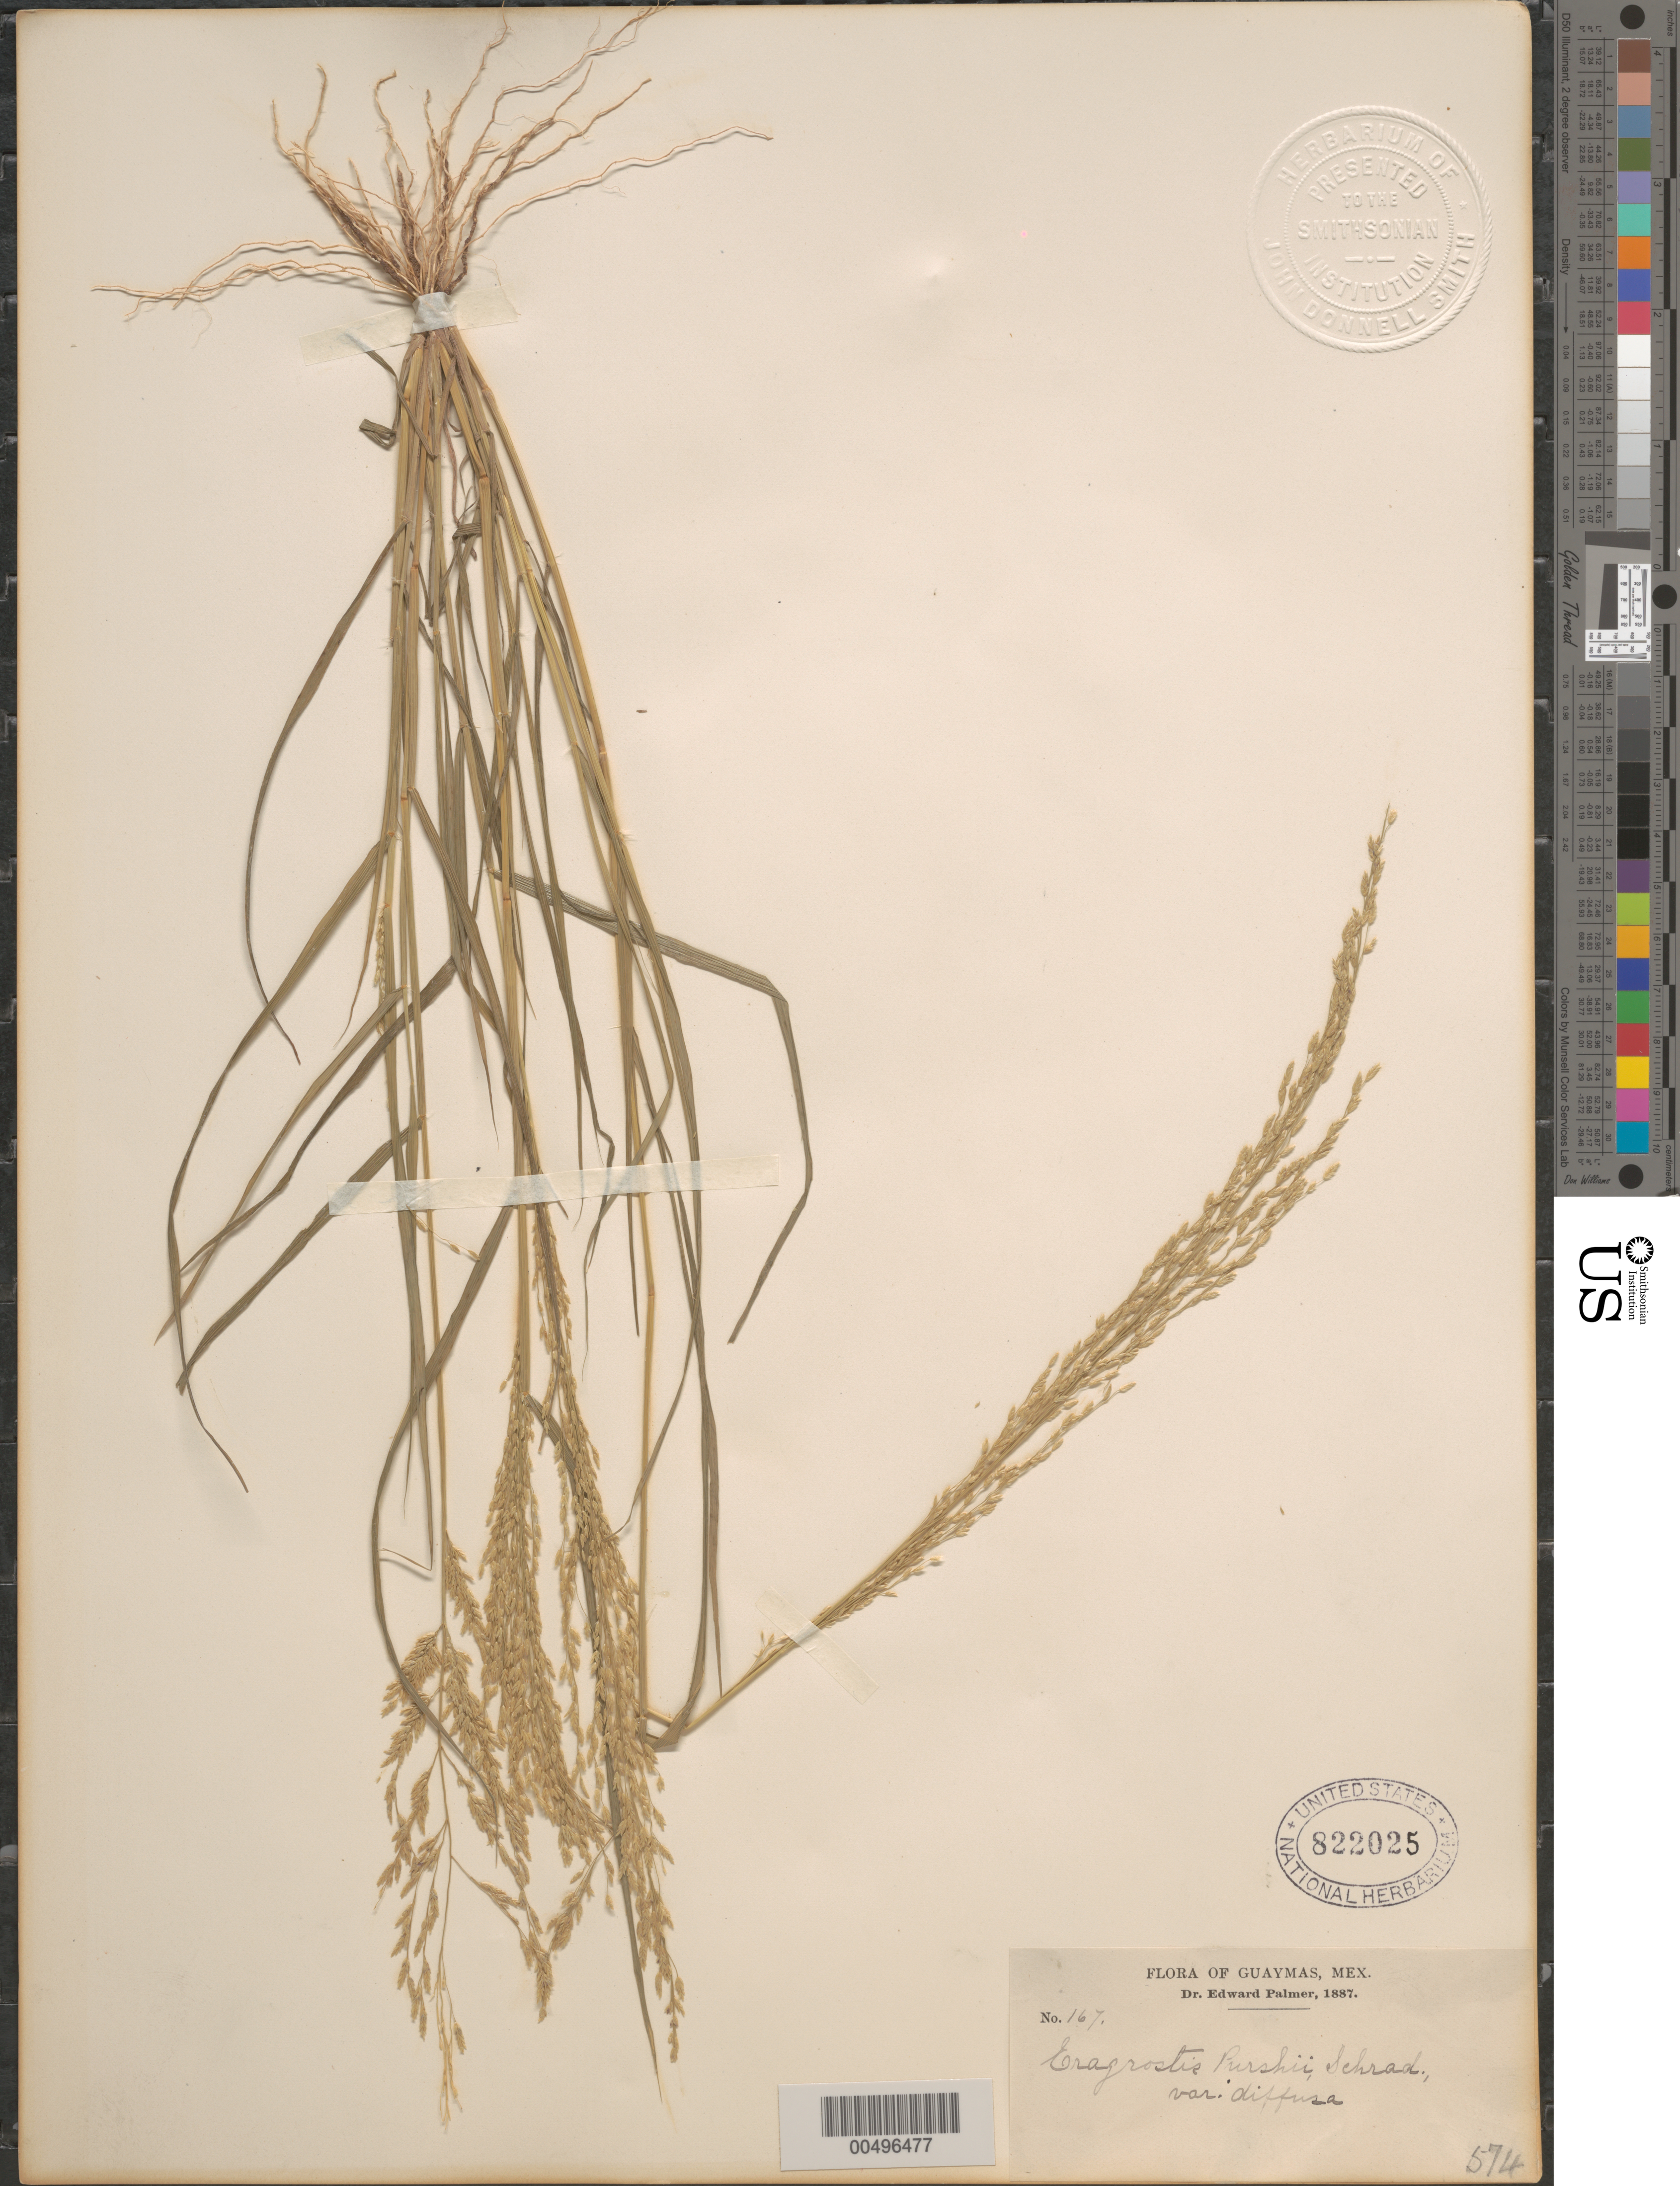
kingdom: Plantae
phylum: Tracheophyta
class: Liliopsida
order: Poales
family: Poaceae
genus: Eragrostis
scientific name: Eragrostis pectinacea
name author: (Michx.) Nees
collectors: E. Palmer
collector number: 167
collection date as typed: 1887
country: Mexico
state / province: Sonora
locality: Guaymas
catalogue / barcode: US 822025